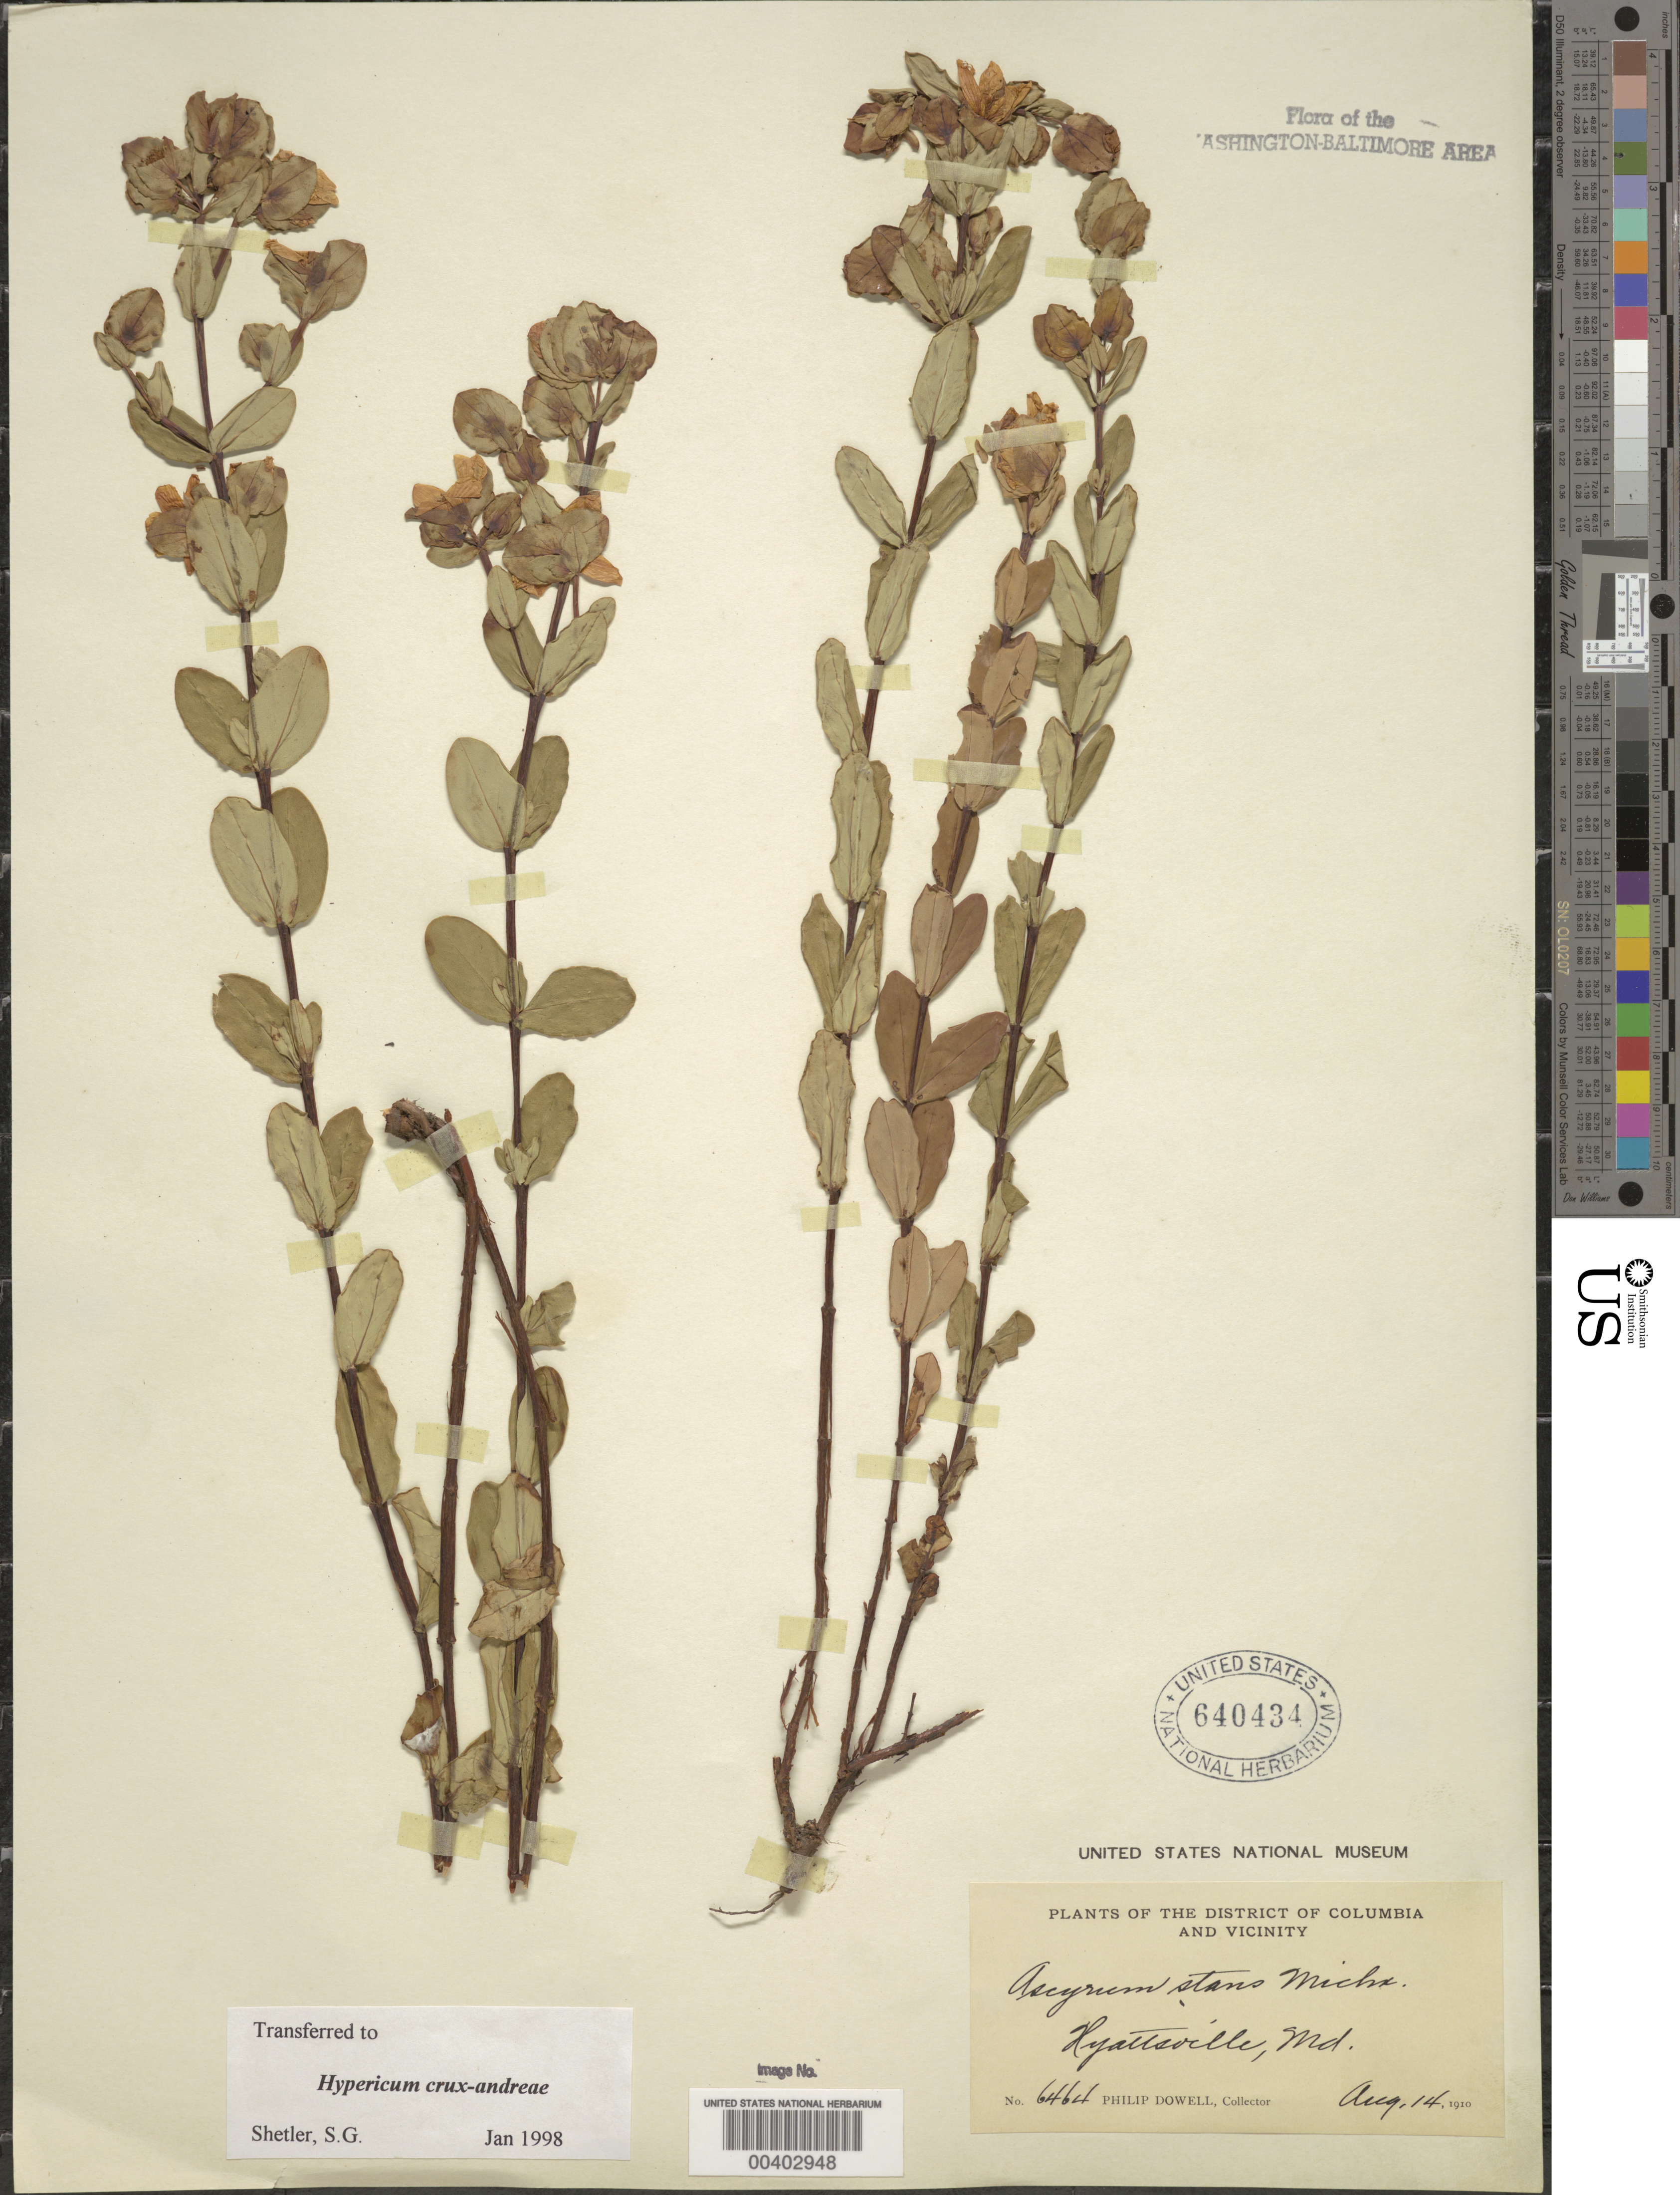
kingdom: Plantae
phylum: Tracheophyta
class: Magnoliopsida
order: Malpighiales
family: Hypericaceae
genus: Hypericum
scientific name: Hypericum crux-andreae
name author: (L.) Crantz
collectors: P. Dowell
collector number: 6464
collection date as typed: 14 Aug 1910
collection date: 1910-08-14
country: United States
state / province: Maryland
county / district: Prince George's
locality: Hyattsville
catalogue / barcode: US 640434